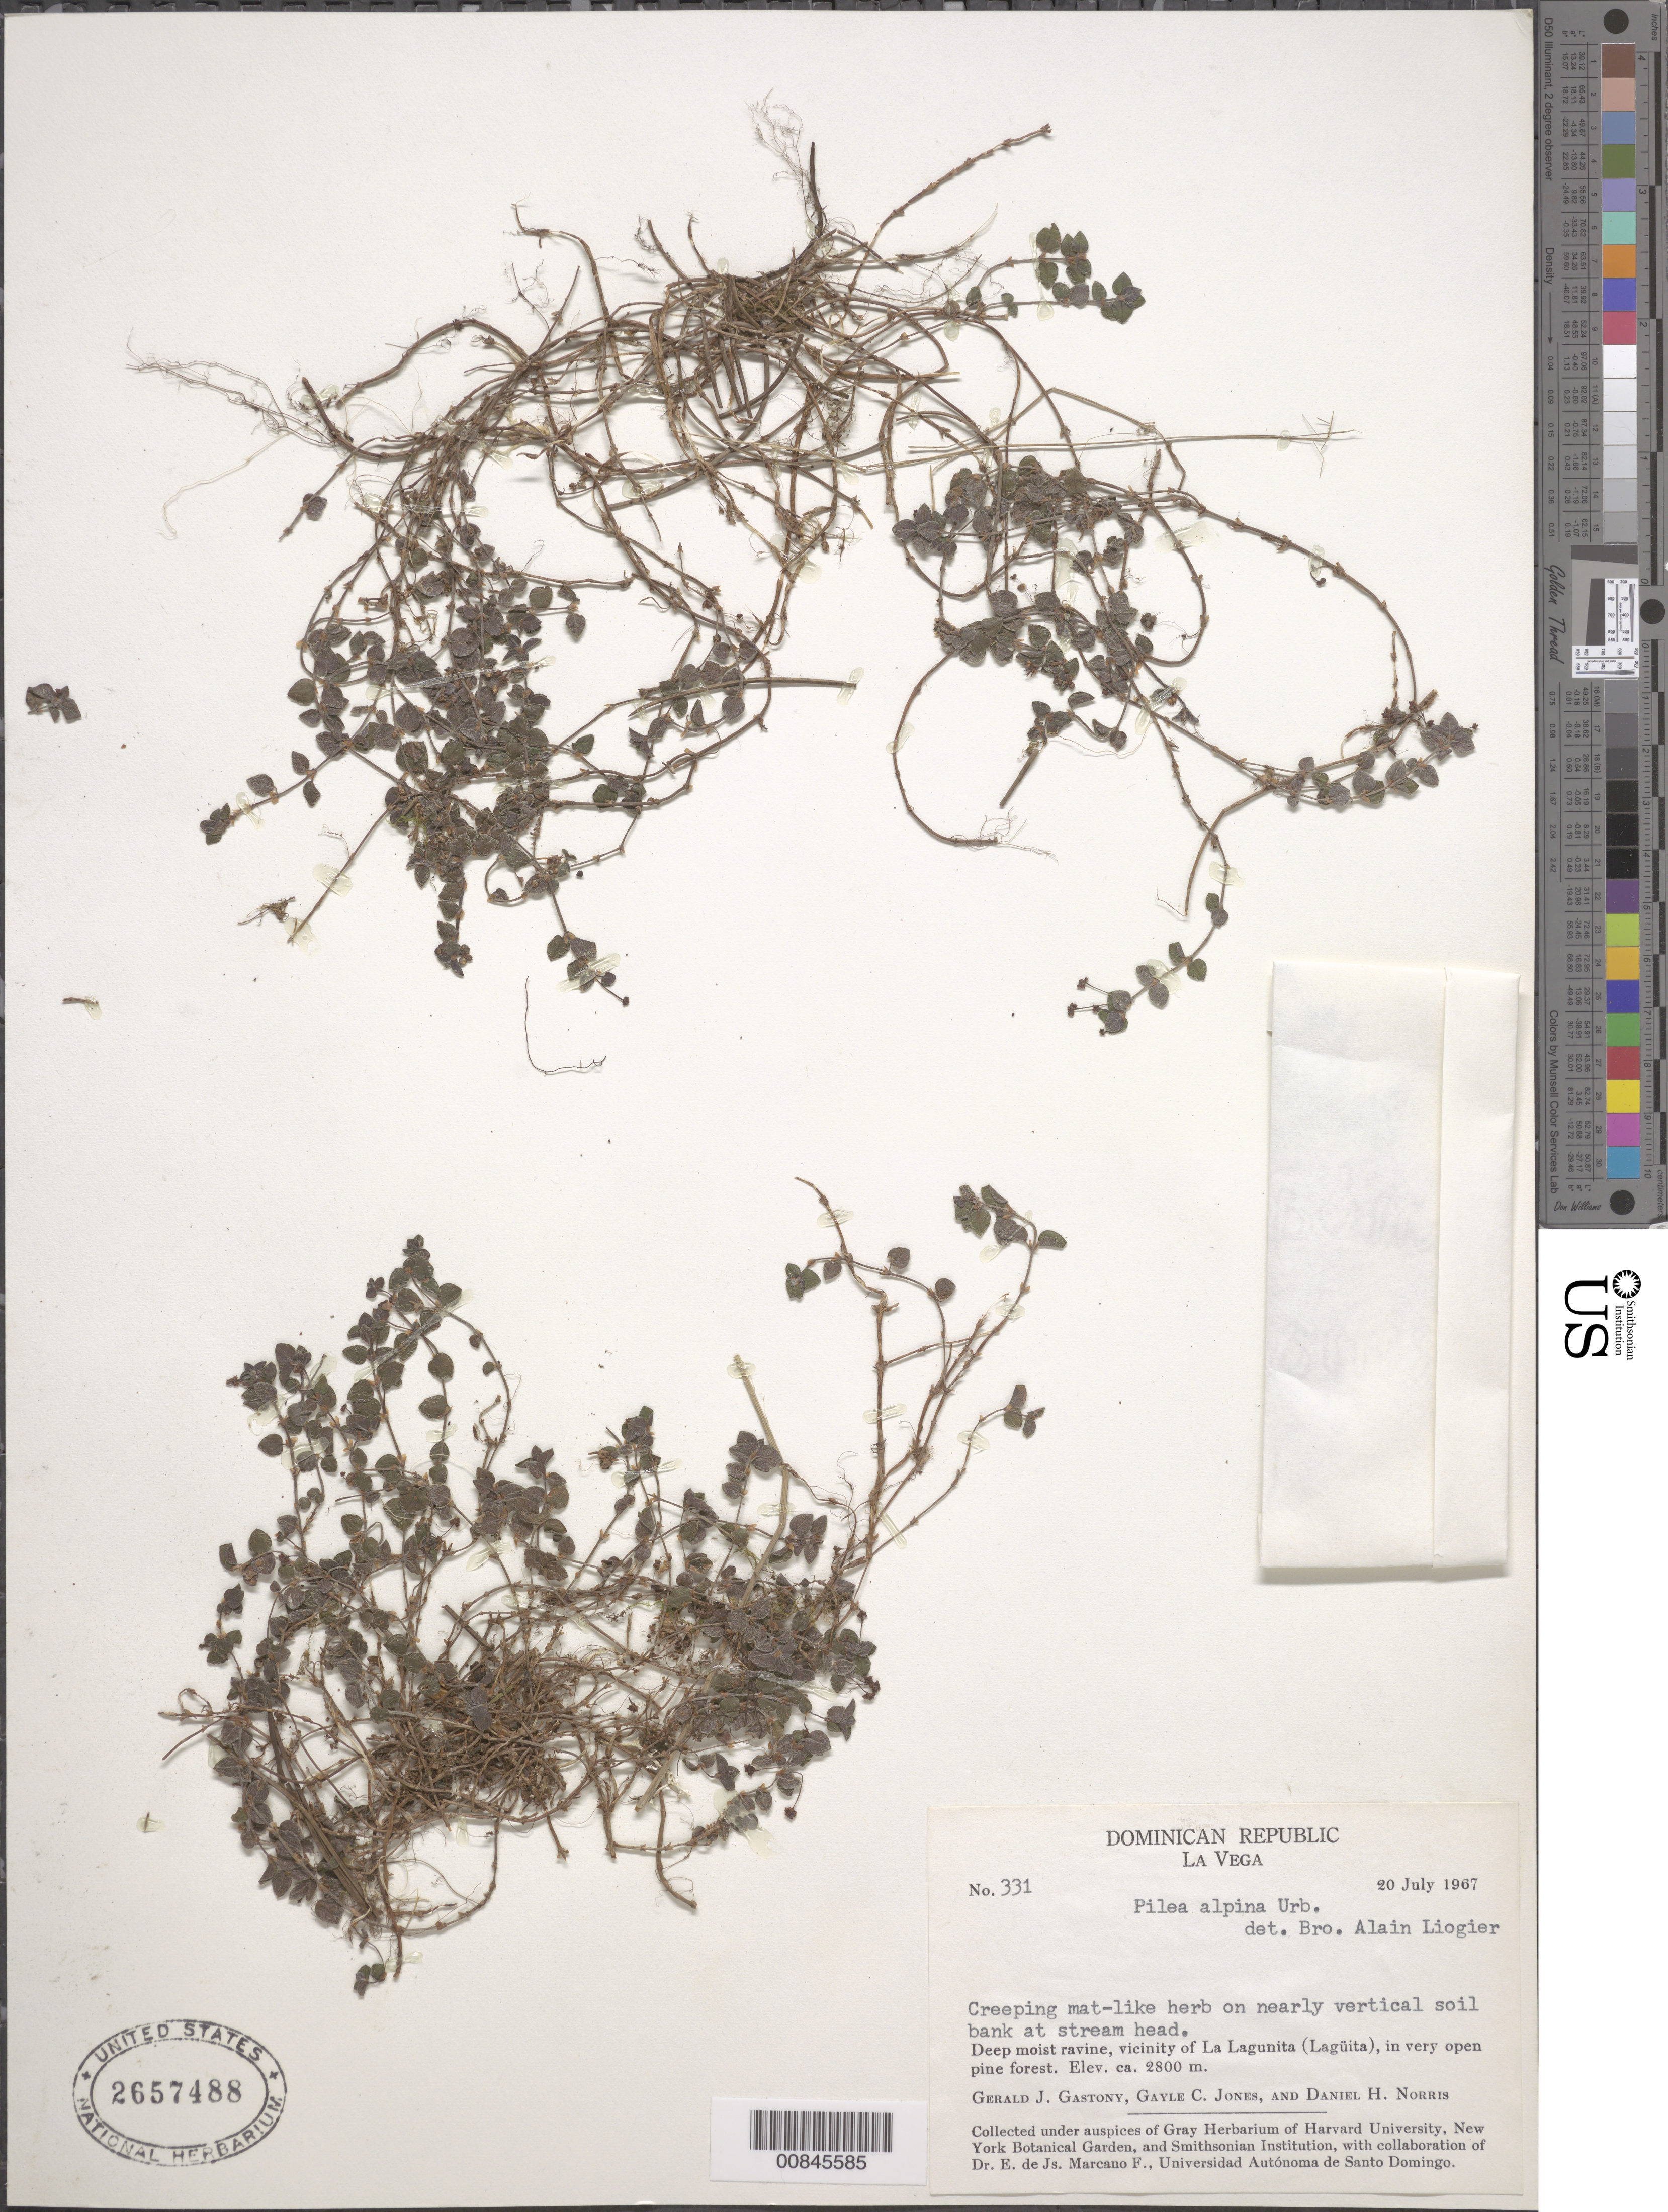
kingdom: Plantae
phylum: Tracheophyta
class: Magnoliopsida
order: Rosales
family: Urticaceae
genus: Pilea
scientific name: Pilea alpina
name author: Urb.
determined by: Liogier, Alain H.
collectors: G. Gastony, G. C. Jones & D. H. Norris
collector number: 331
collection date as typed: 20 Jul 1967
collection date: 1967-07-20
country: Dominican Republic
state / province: La Vega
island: Hispaniola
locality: Vicinity of La Lagunita (Lagüita).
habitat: Deep moist ravine. In very open pine forest. On nearly vertical soil bank at stream head.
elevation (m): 2800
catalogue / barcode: US 2657488